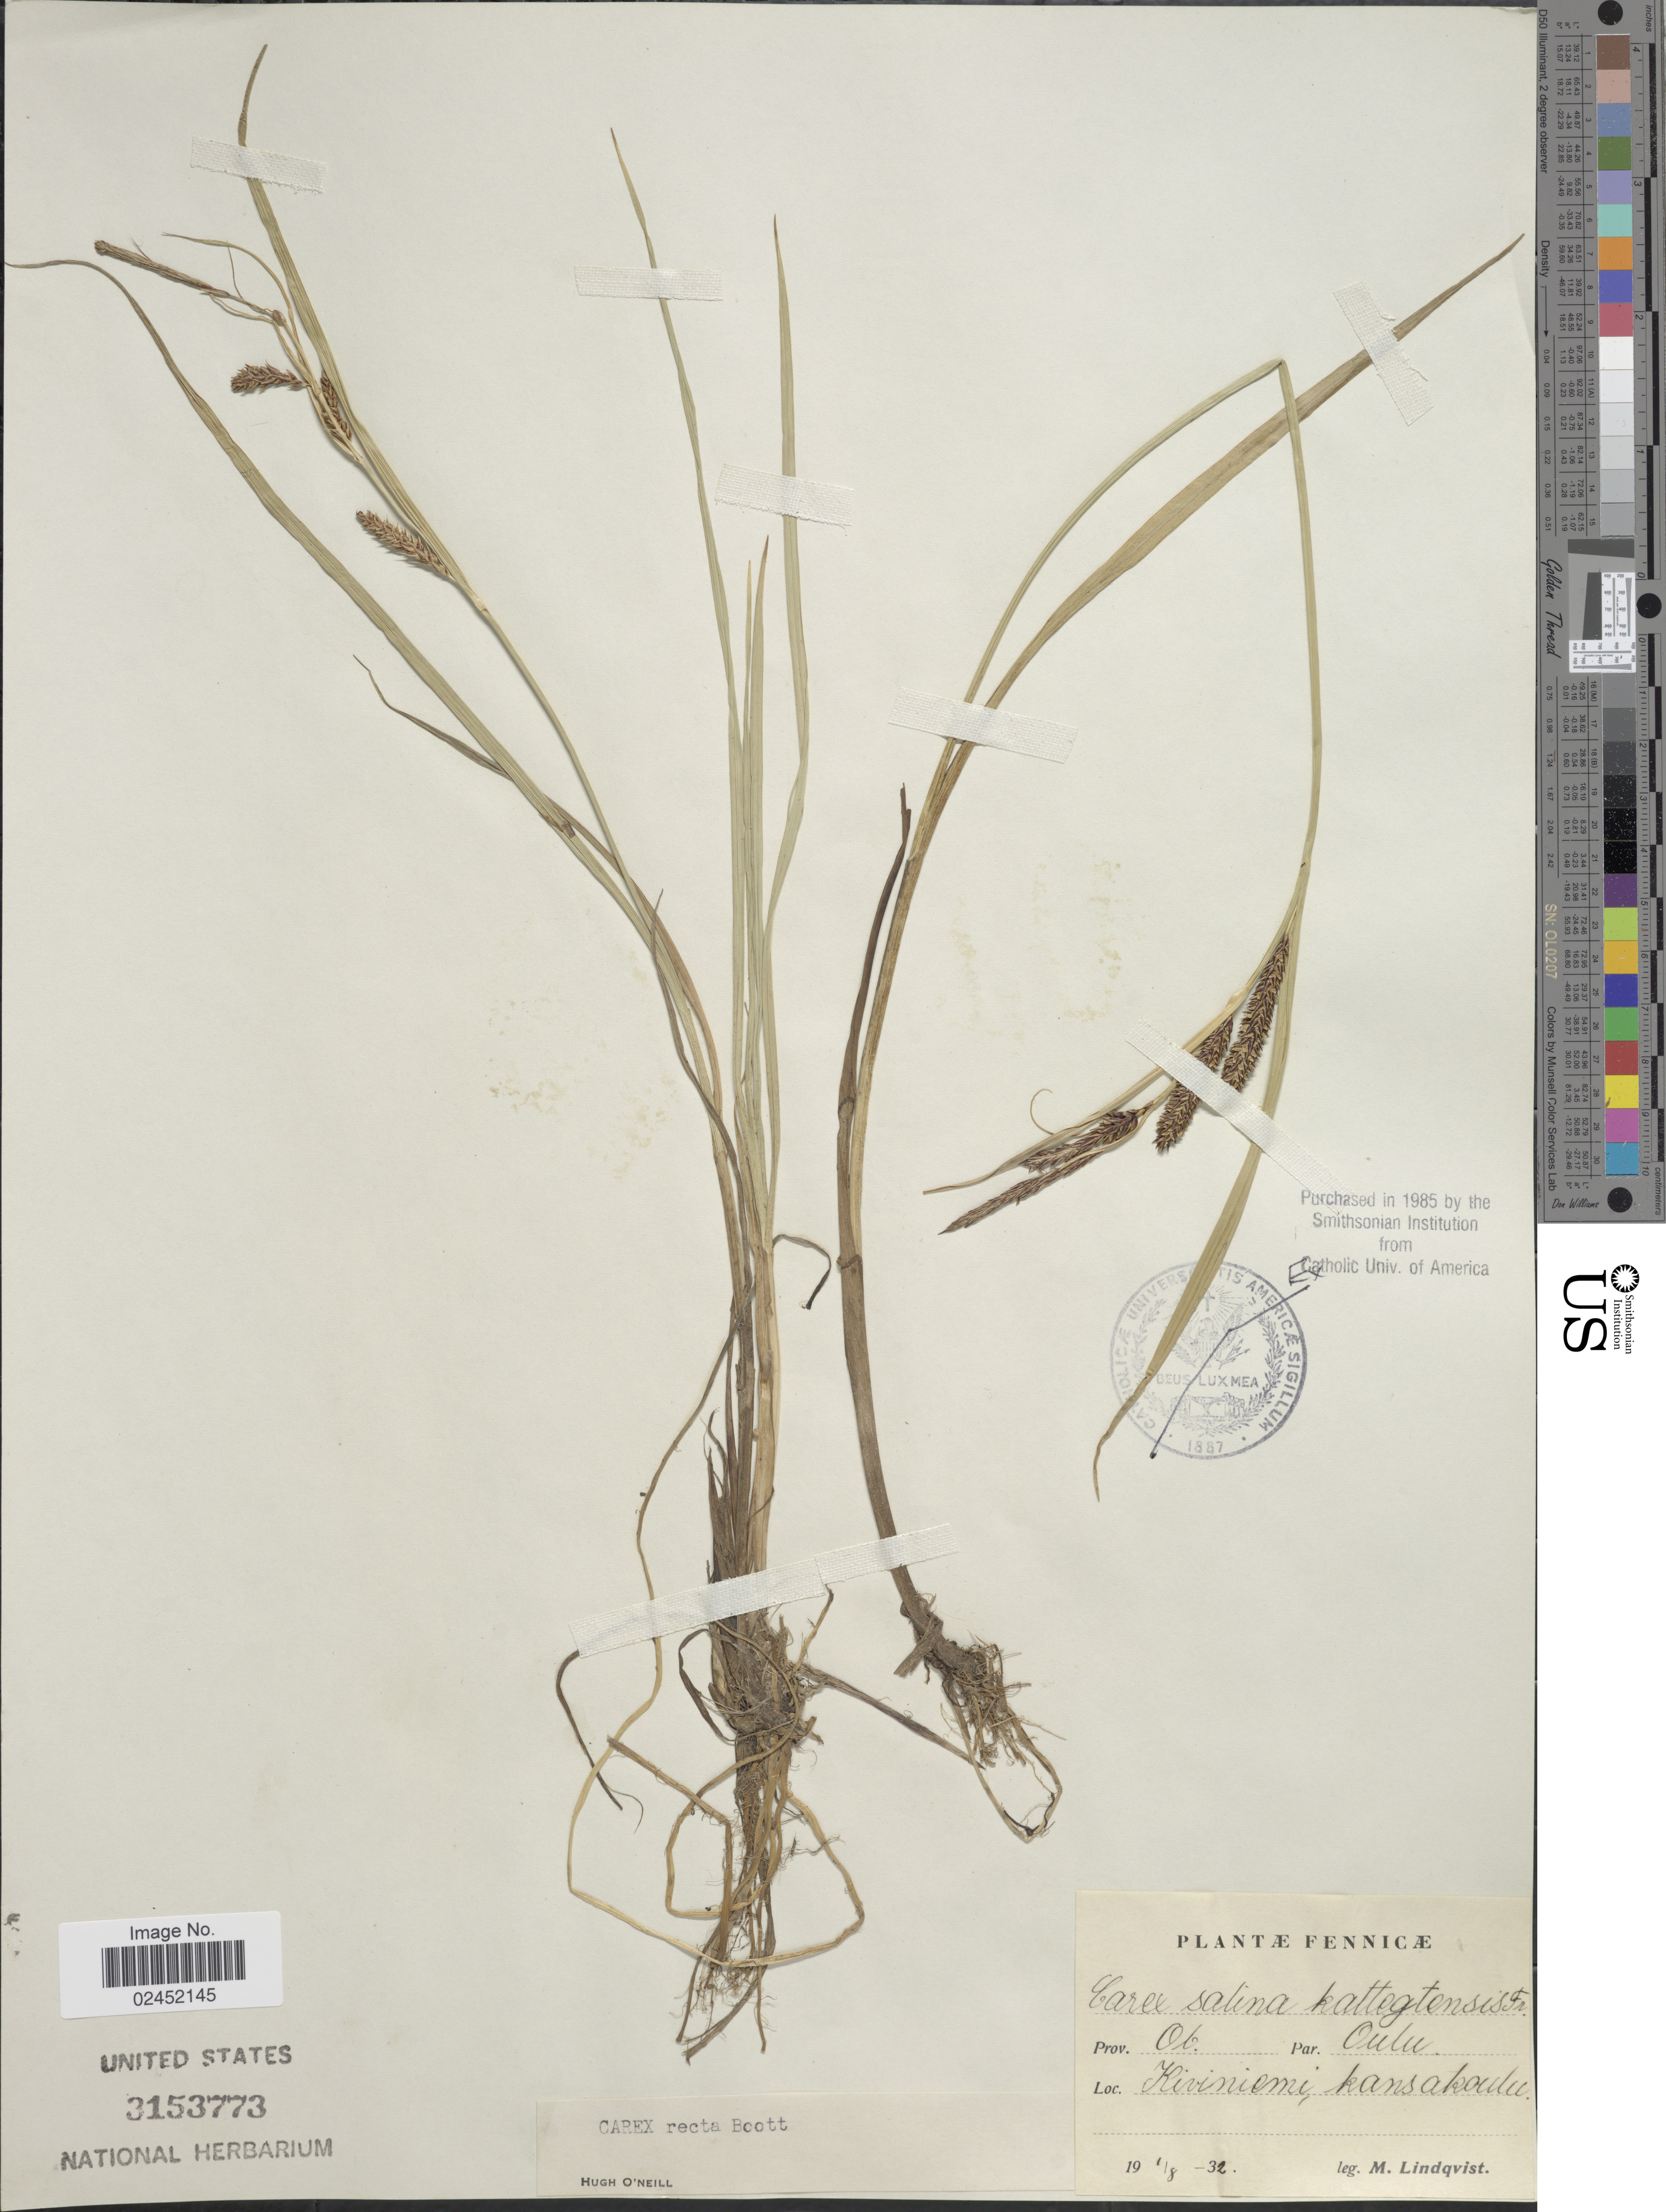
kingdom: Plantae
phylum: Tracheophyta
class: Liliopsida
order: Poales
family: Cyperaceae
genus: Carex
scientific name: Carex recta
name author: Boott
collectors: M. Lindquist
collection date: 1932-08-01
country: Finland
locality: Fennicae. Prov. Ob, Par. Oulu. Kiviniemi, kansakoulu.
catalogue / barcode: US 3153773